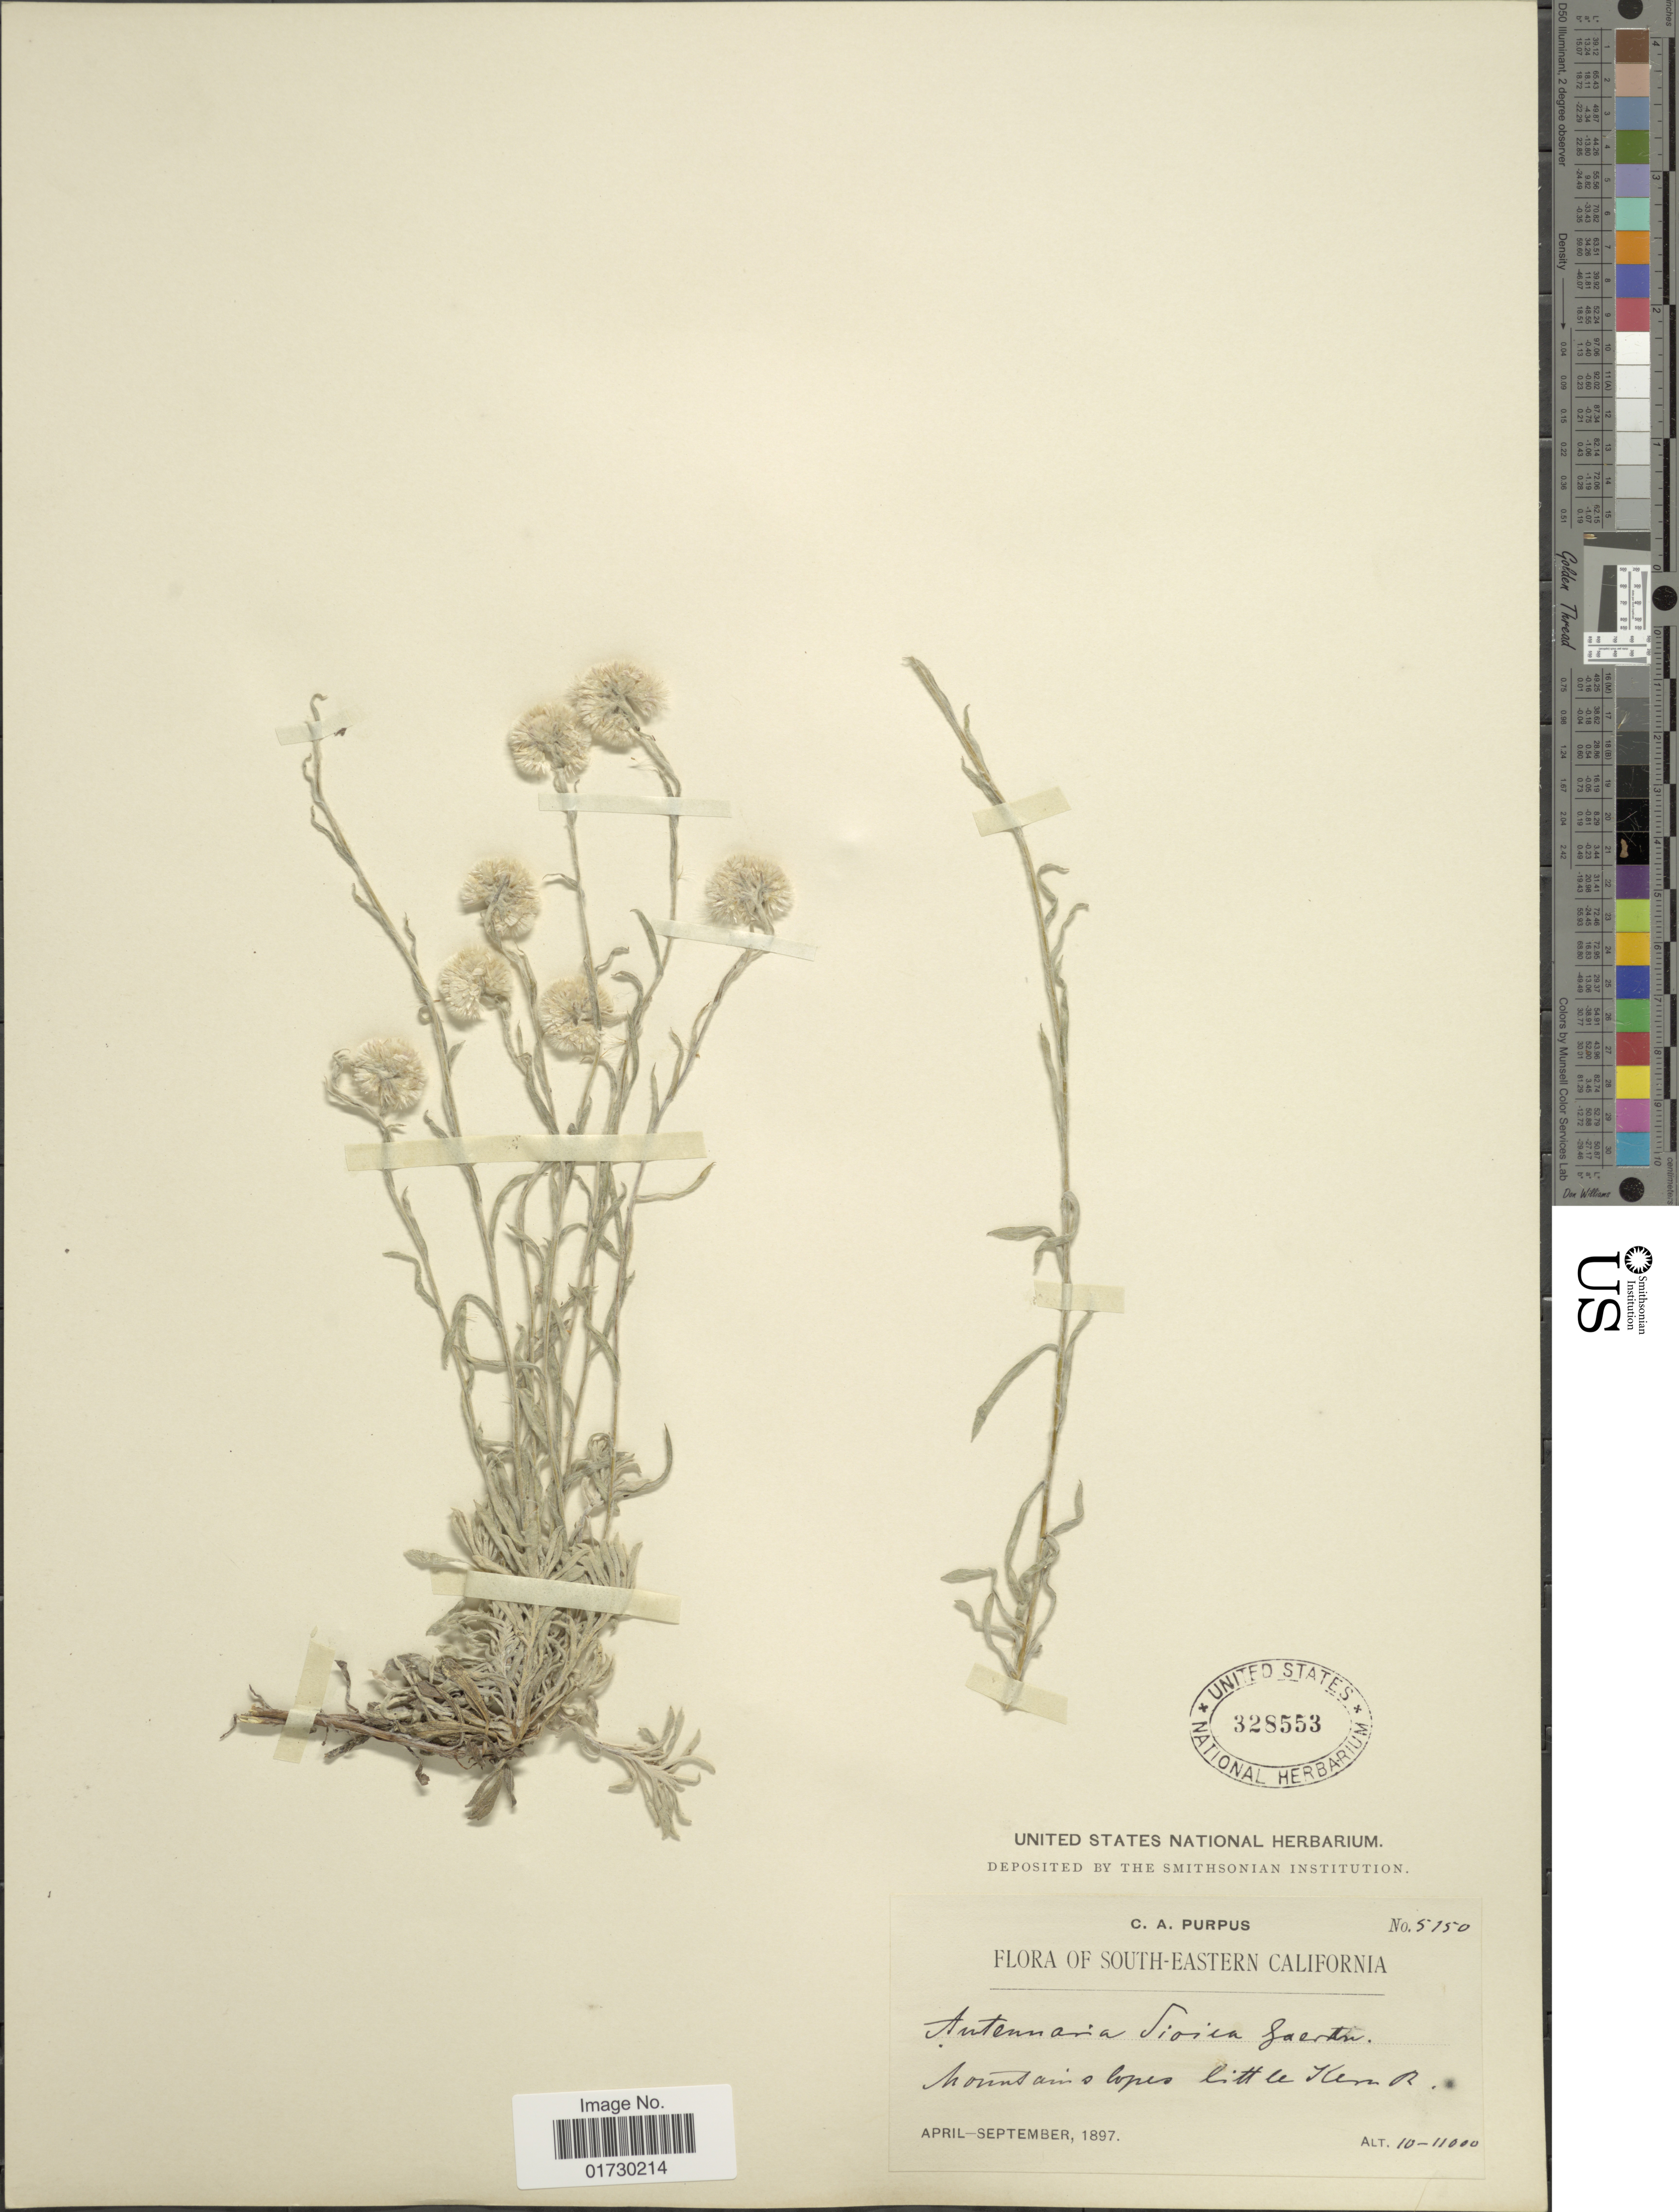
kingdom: Plantae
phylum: Tracheophyta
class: Magnoliopsida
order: Asterales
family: Asteraceae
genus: Antennaria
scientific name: Antennaria angustifolia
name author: Rydb.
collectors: C. A. Purpus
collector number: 5150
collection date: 1897-04/1897-09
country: United States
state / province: California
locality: South-Eastern California, Mountains slopes Little Ken R.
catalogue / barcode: US 328553